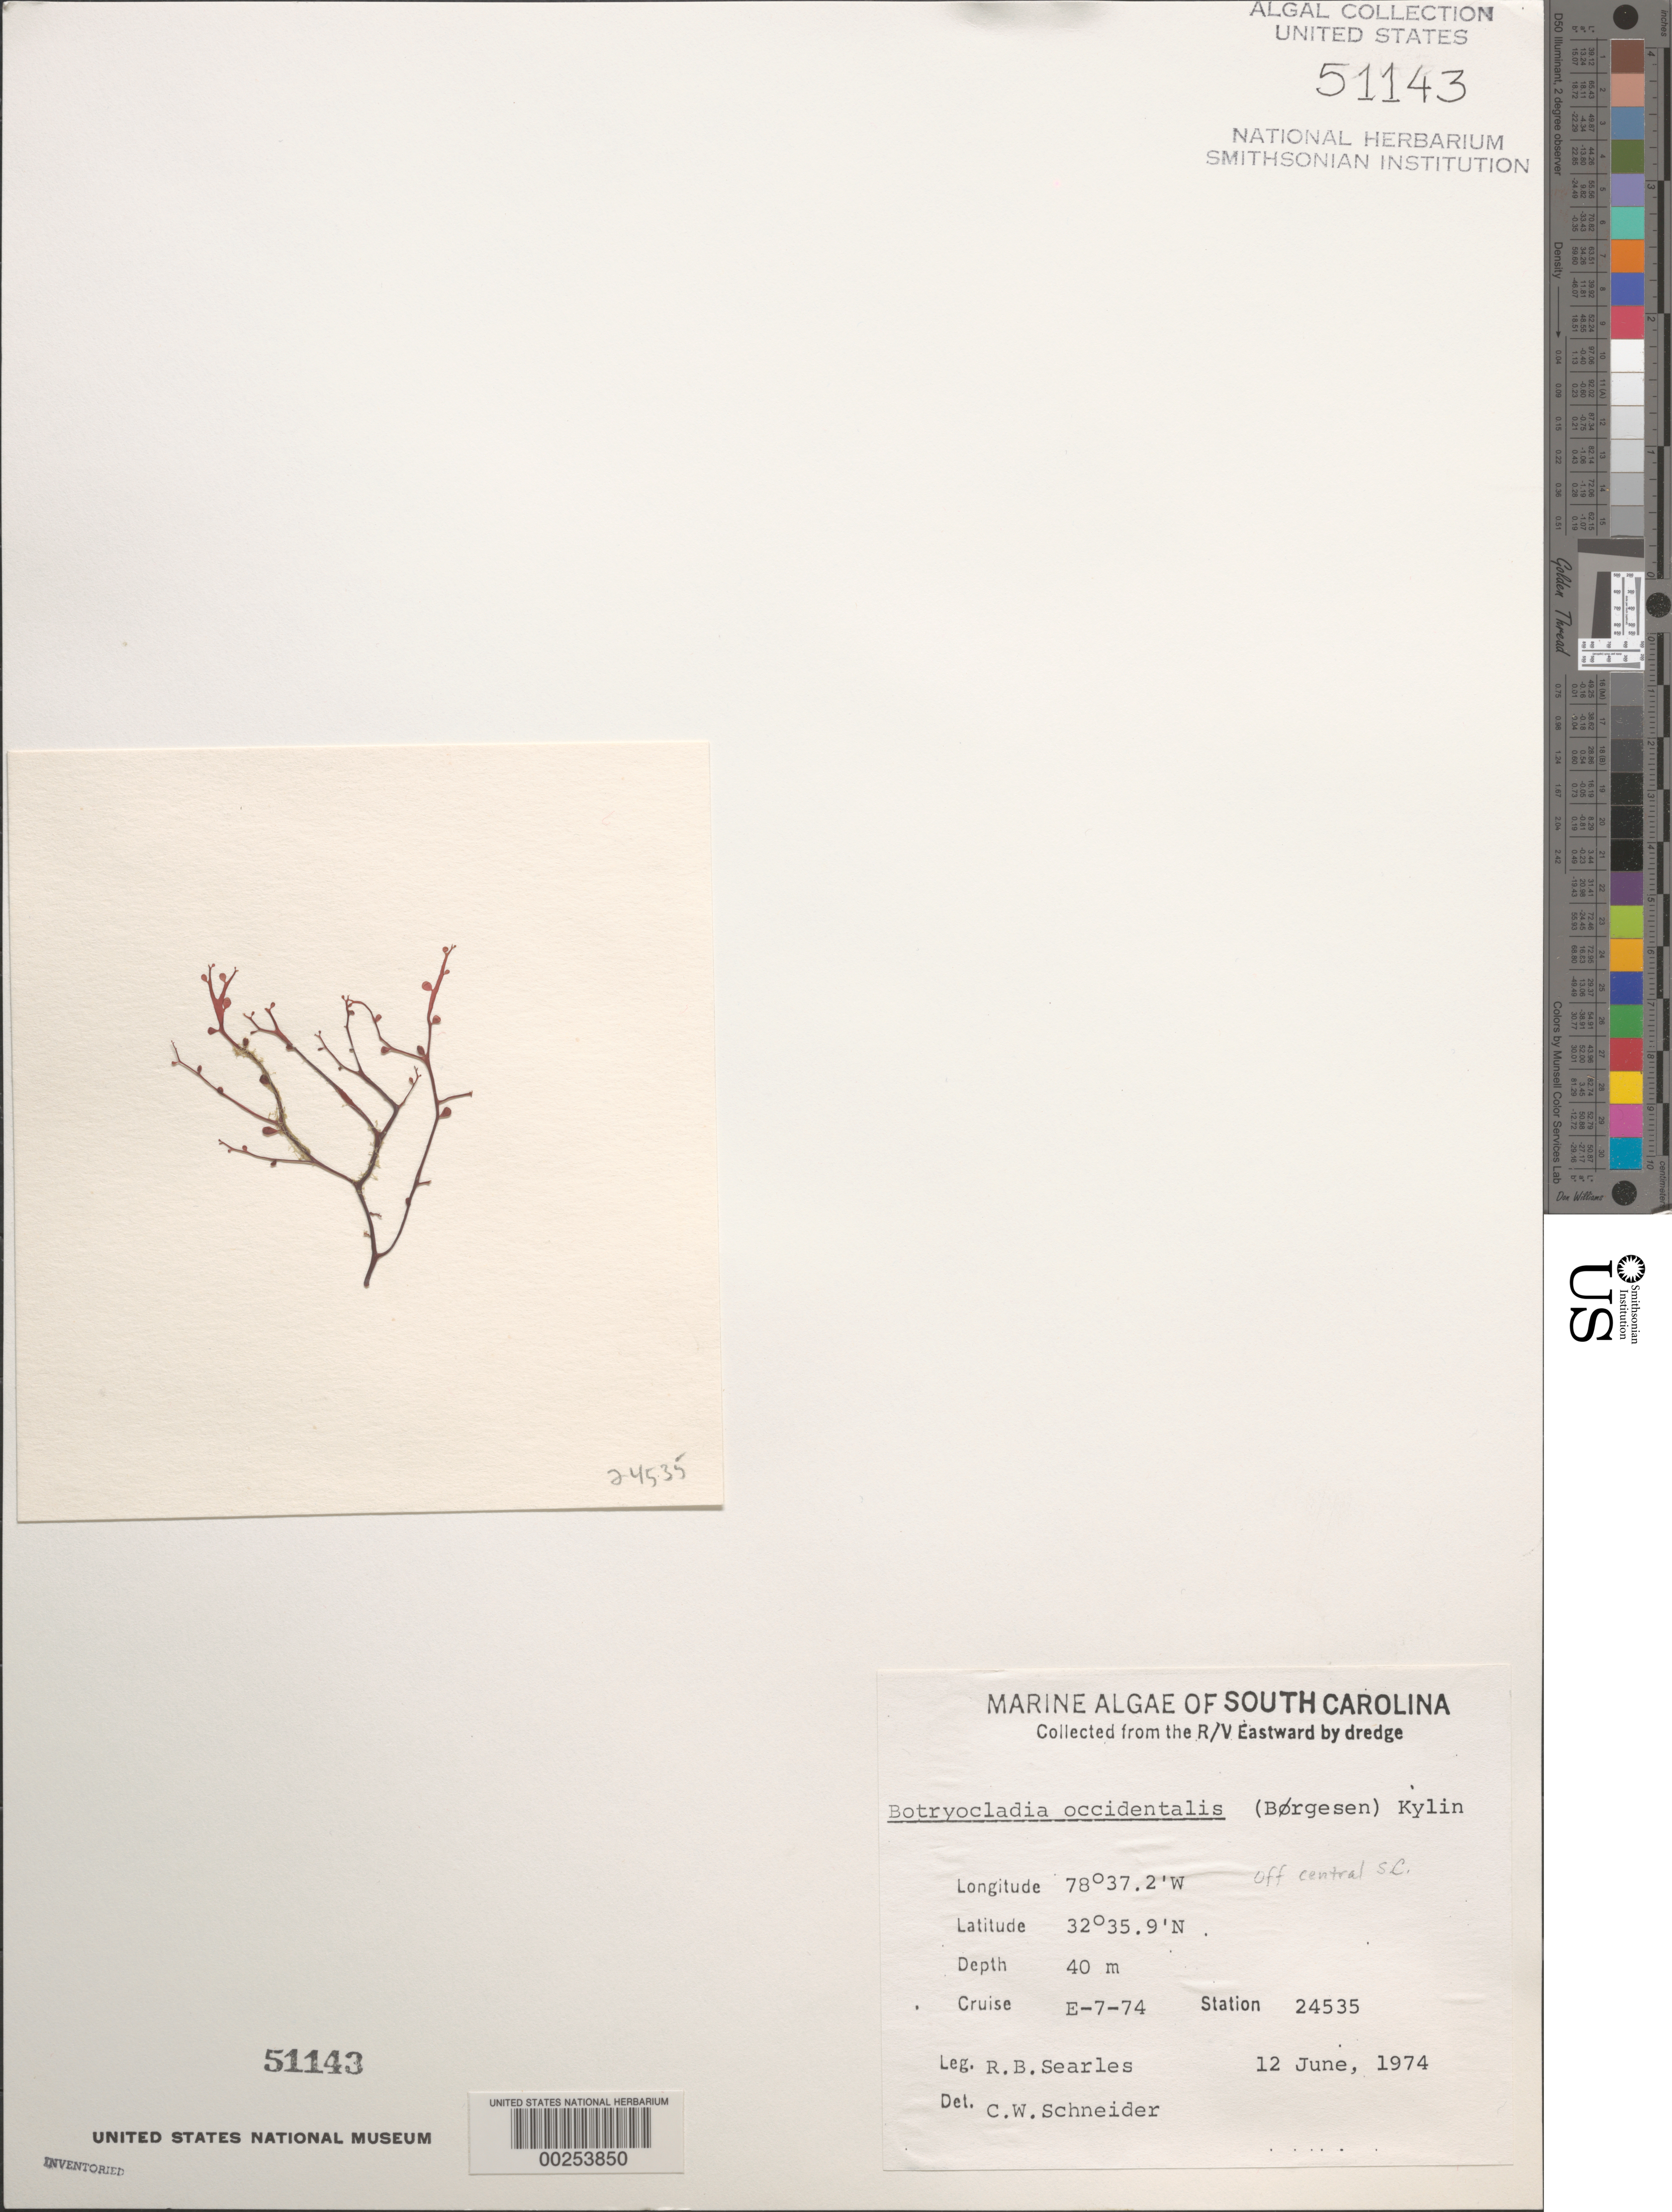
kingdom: Plantae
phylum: Rhodophyta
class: Florideophyceae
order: Rhodymeniales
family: Rhodymeniaceae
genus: Botryocladia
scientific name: Botryocladia occidentalis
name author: (Børgesen) Kylin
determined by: Schneider, C. W.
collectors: R. Searles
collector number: Station 24535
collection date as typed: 12 Jun 1974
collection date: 1974-06-12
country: United States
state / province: South Carolina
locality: Off central South Carolina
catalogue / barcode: US 51143